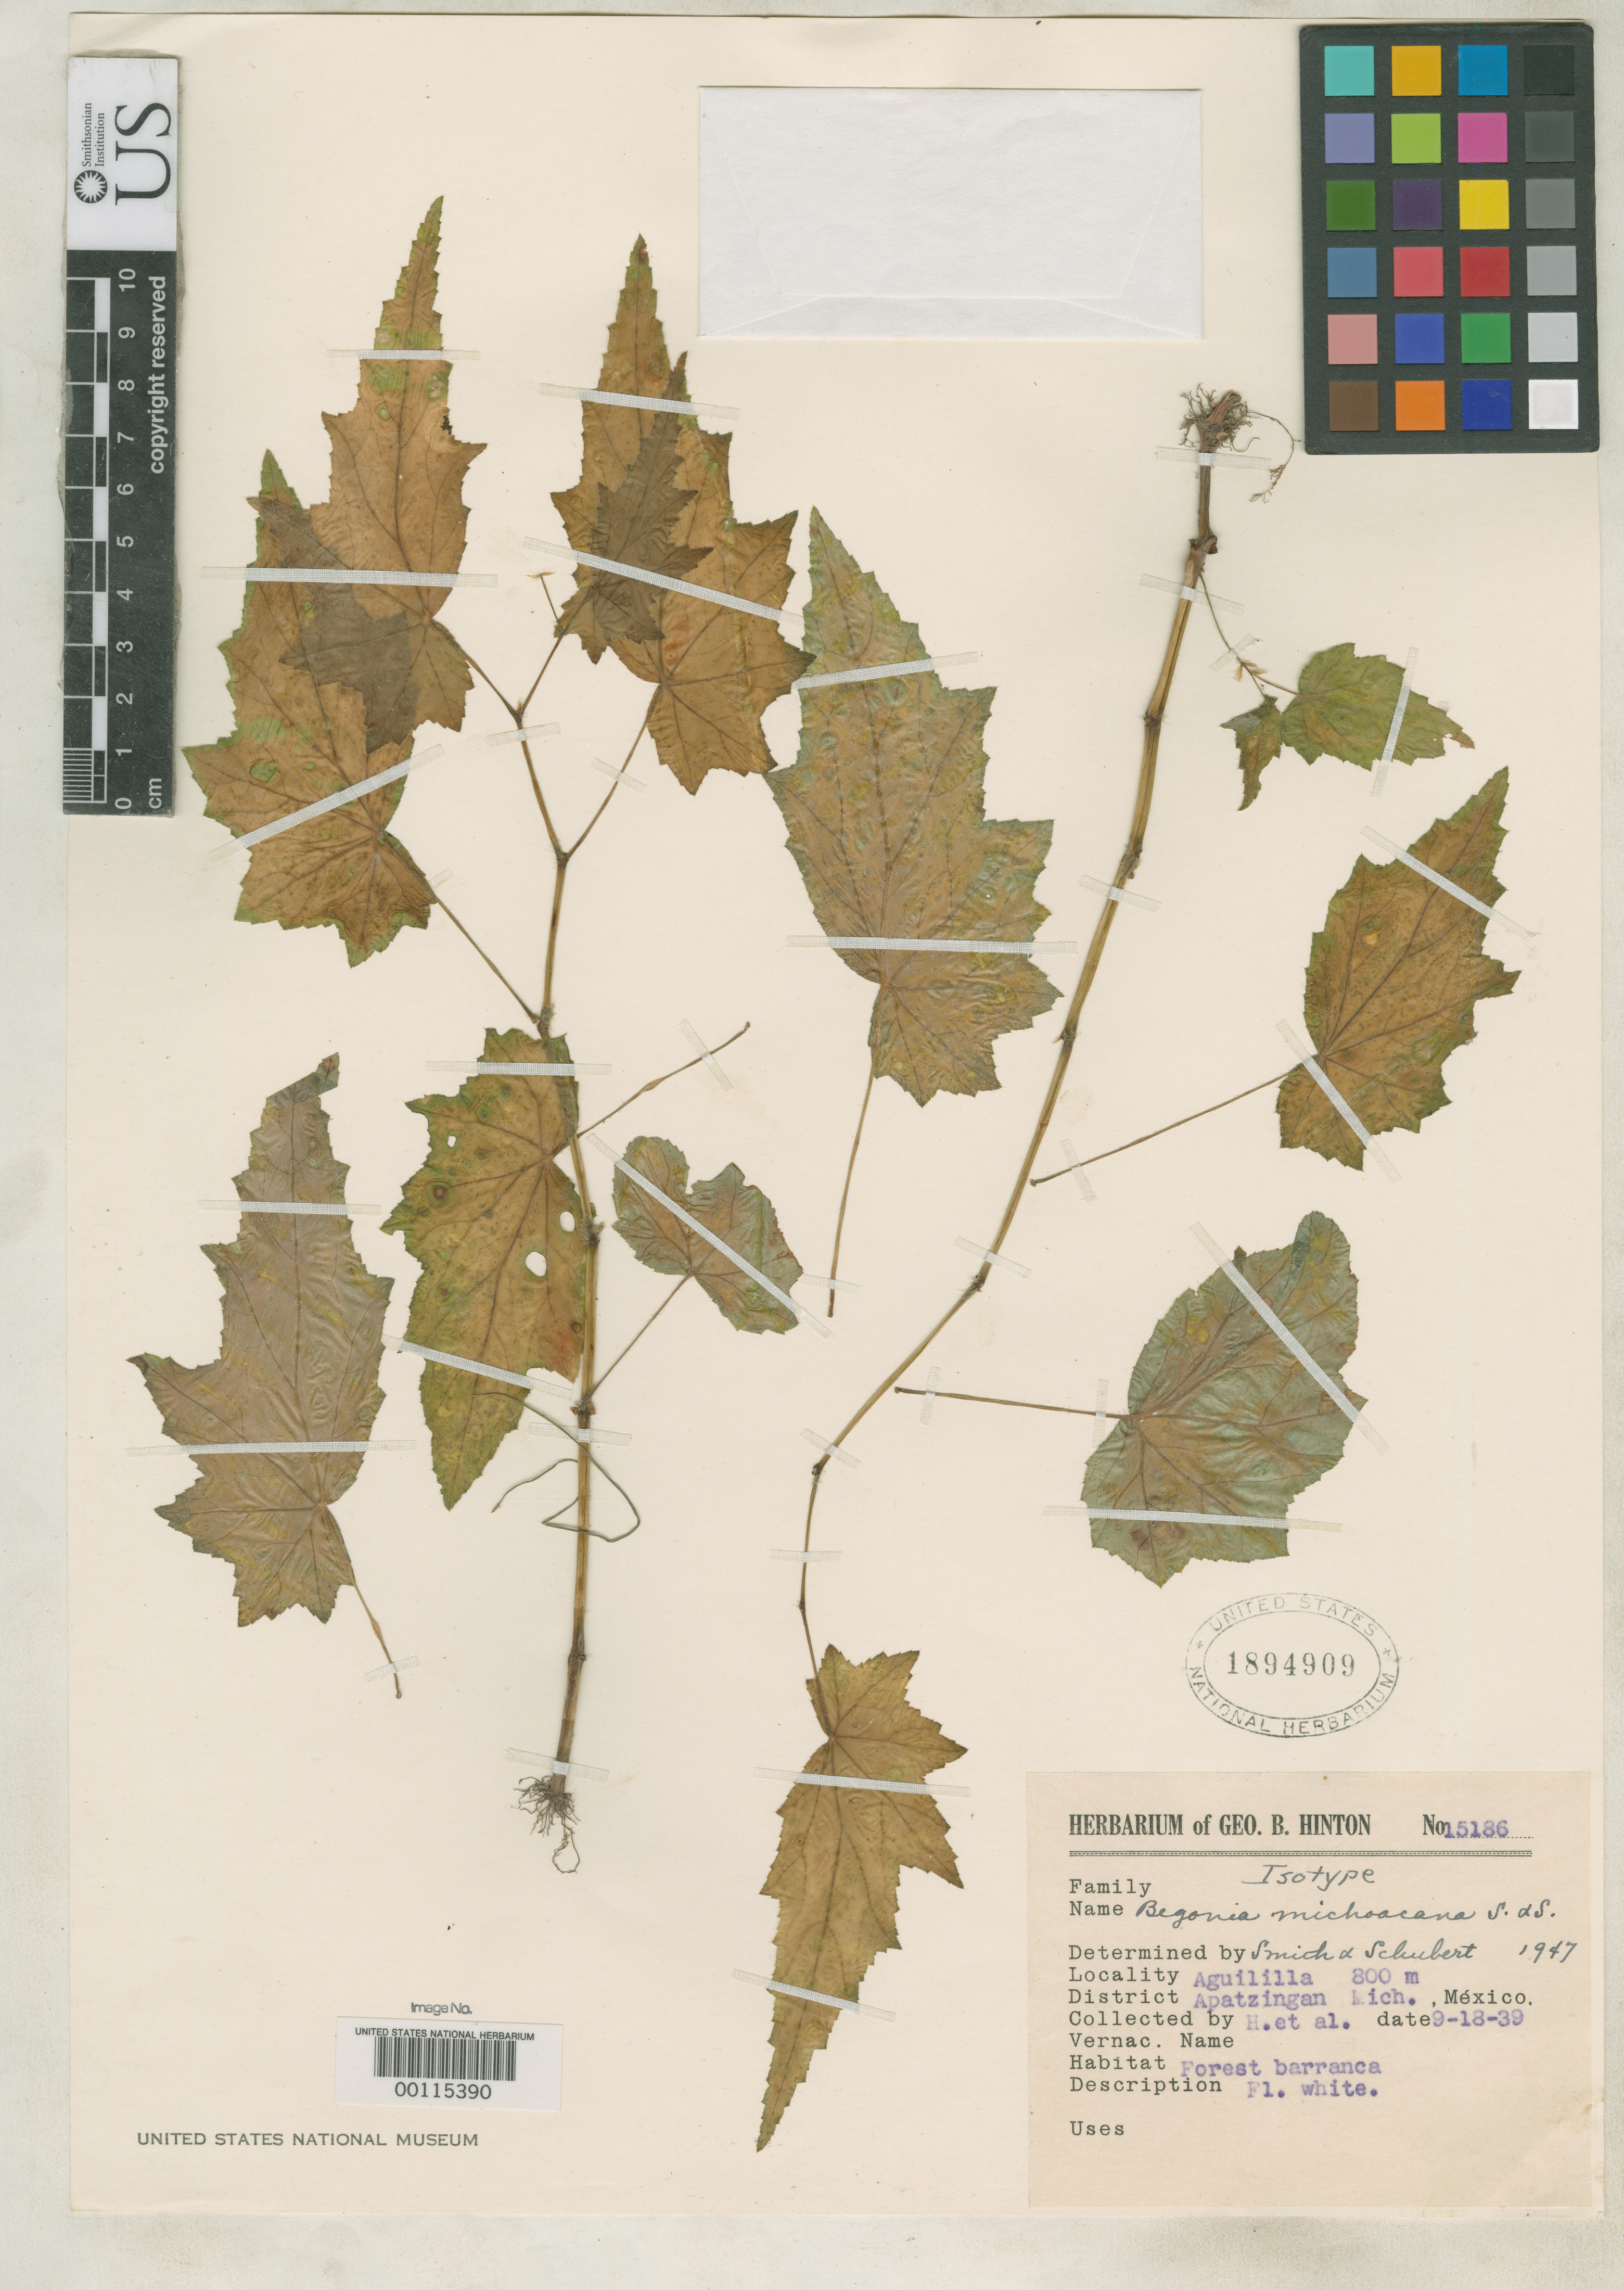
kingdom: Plantae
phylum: Tracheophyta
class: Magnoliopsida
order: Cucurbitales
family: Begoniaceae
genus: Begonia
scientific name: Begonia michoacana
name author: L.B. Sm. & B.G. Schub.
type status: Isotype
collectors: G. B. Hinton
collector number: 15186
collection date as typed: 18 Sep 1939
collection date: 1939-09-18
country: Mexico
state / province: Michoacán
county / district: Apatzingan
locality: Aguililla.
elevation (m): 800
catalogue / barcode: US 1894909